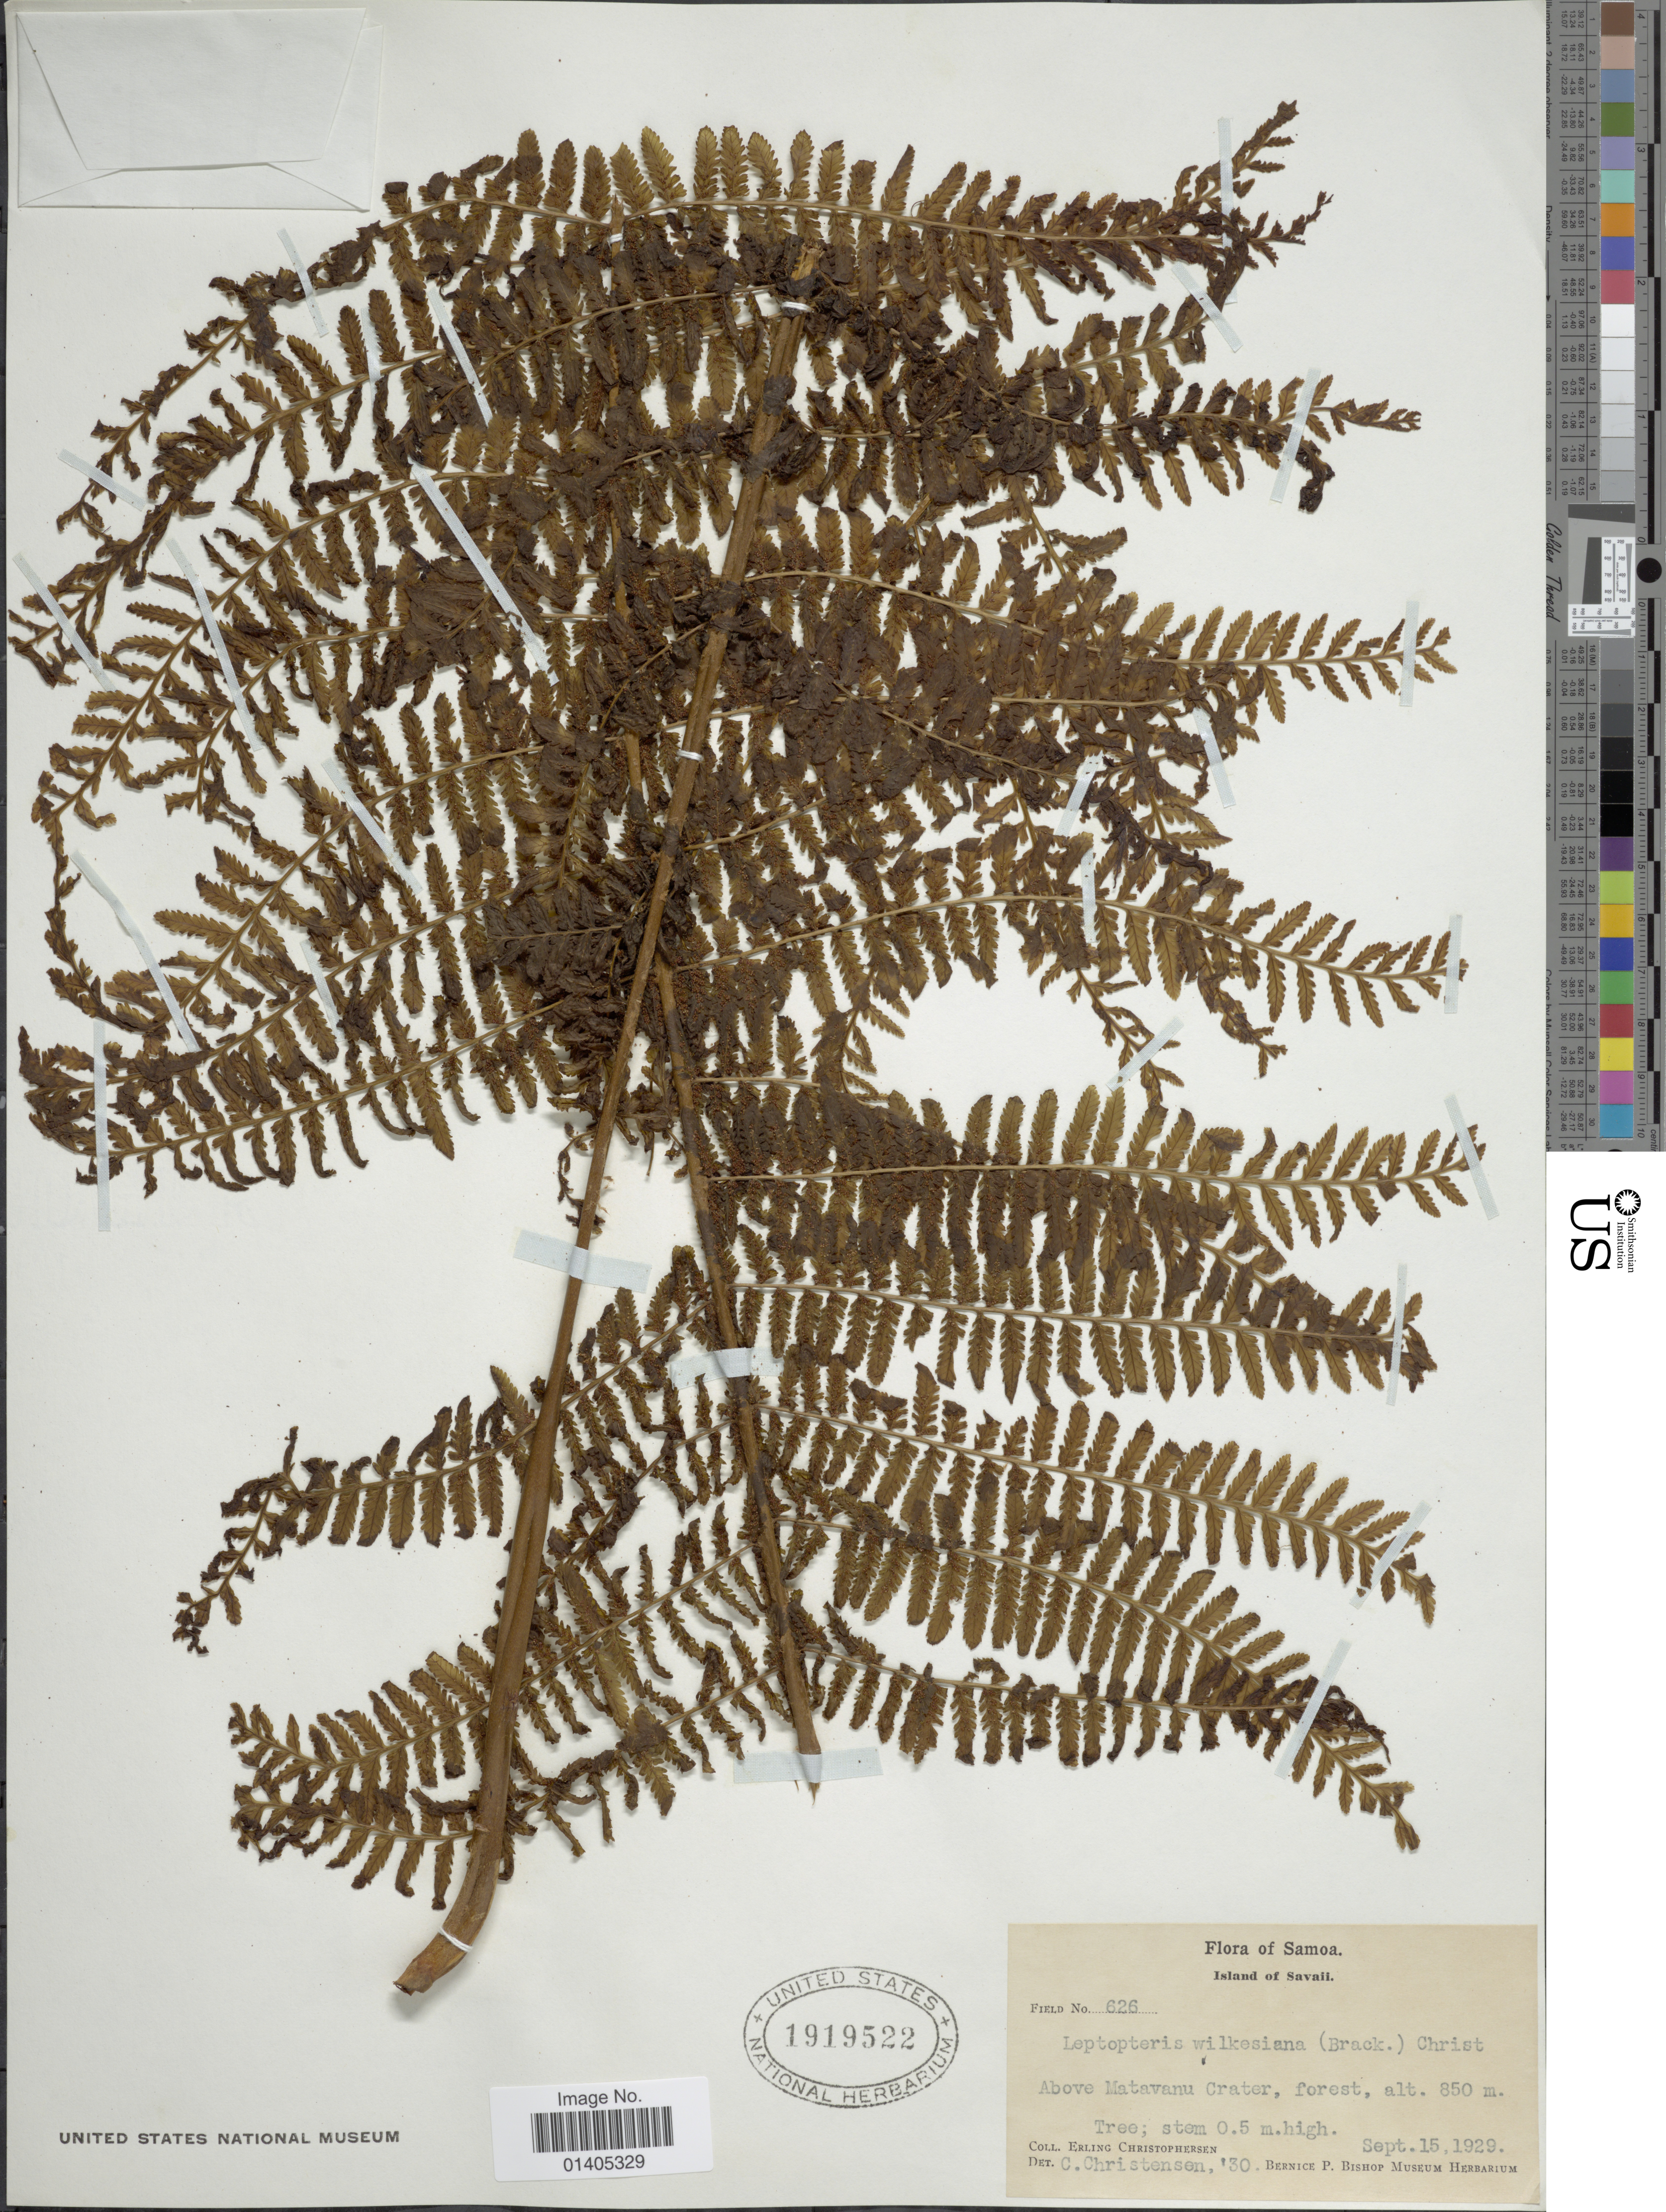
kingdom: Plantae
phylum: Tracheophyta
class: Polypodiopsida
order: Osmundales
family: Osmundaceae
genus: Leptopteris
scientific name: Leptopteris wilkesiana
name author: (Brack.) Christ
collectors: E. Christophersen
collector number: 626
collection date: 1929-09-15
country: Samoa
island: Savai'i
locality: Samoa, Island of Savaii, Above Matavanu Crater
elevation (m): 850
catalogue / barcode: US 1919522